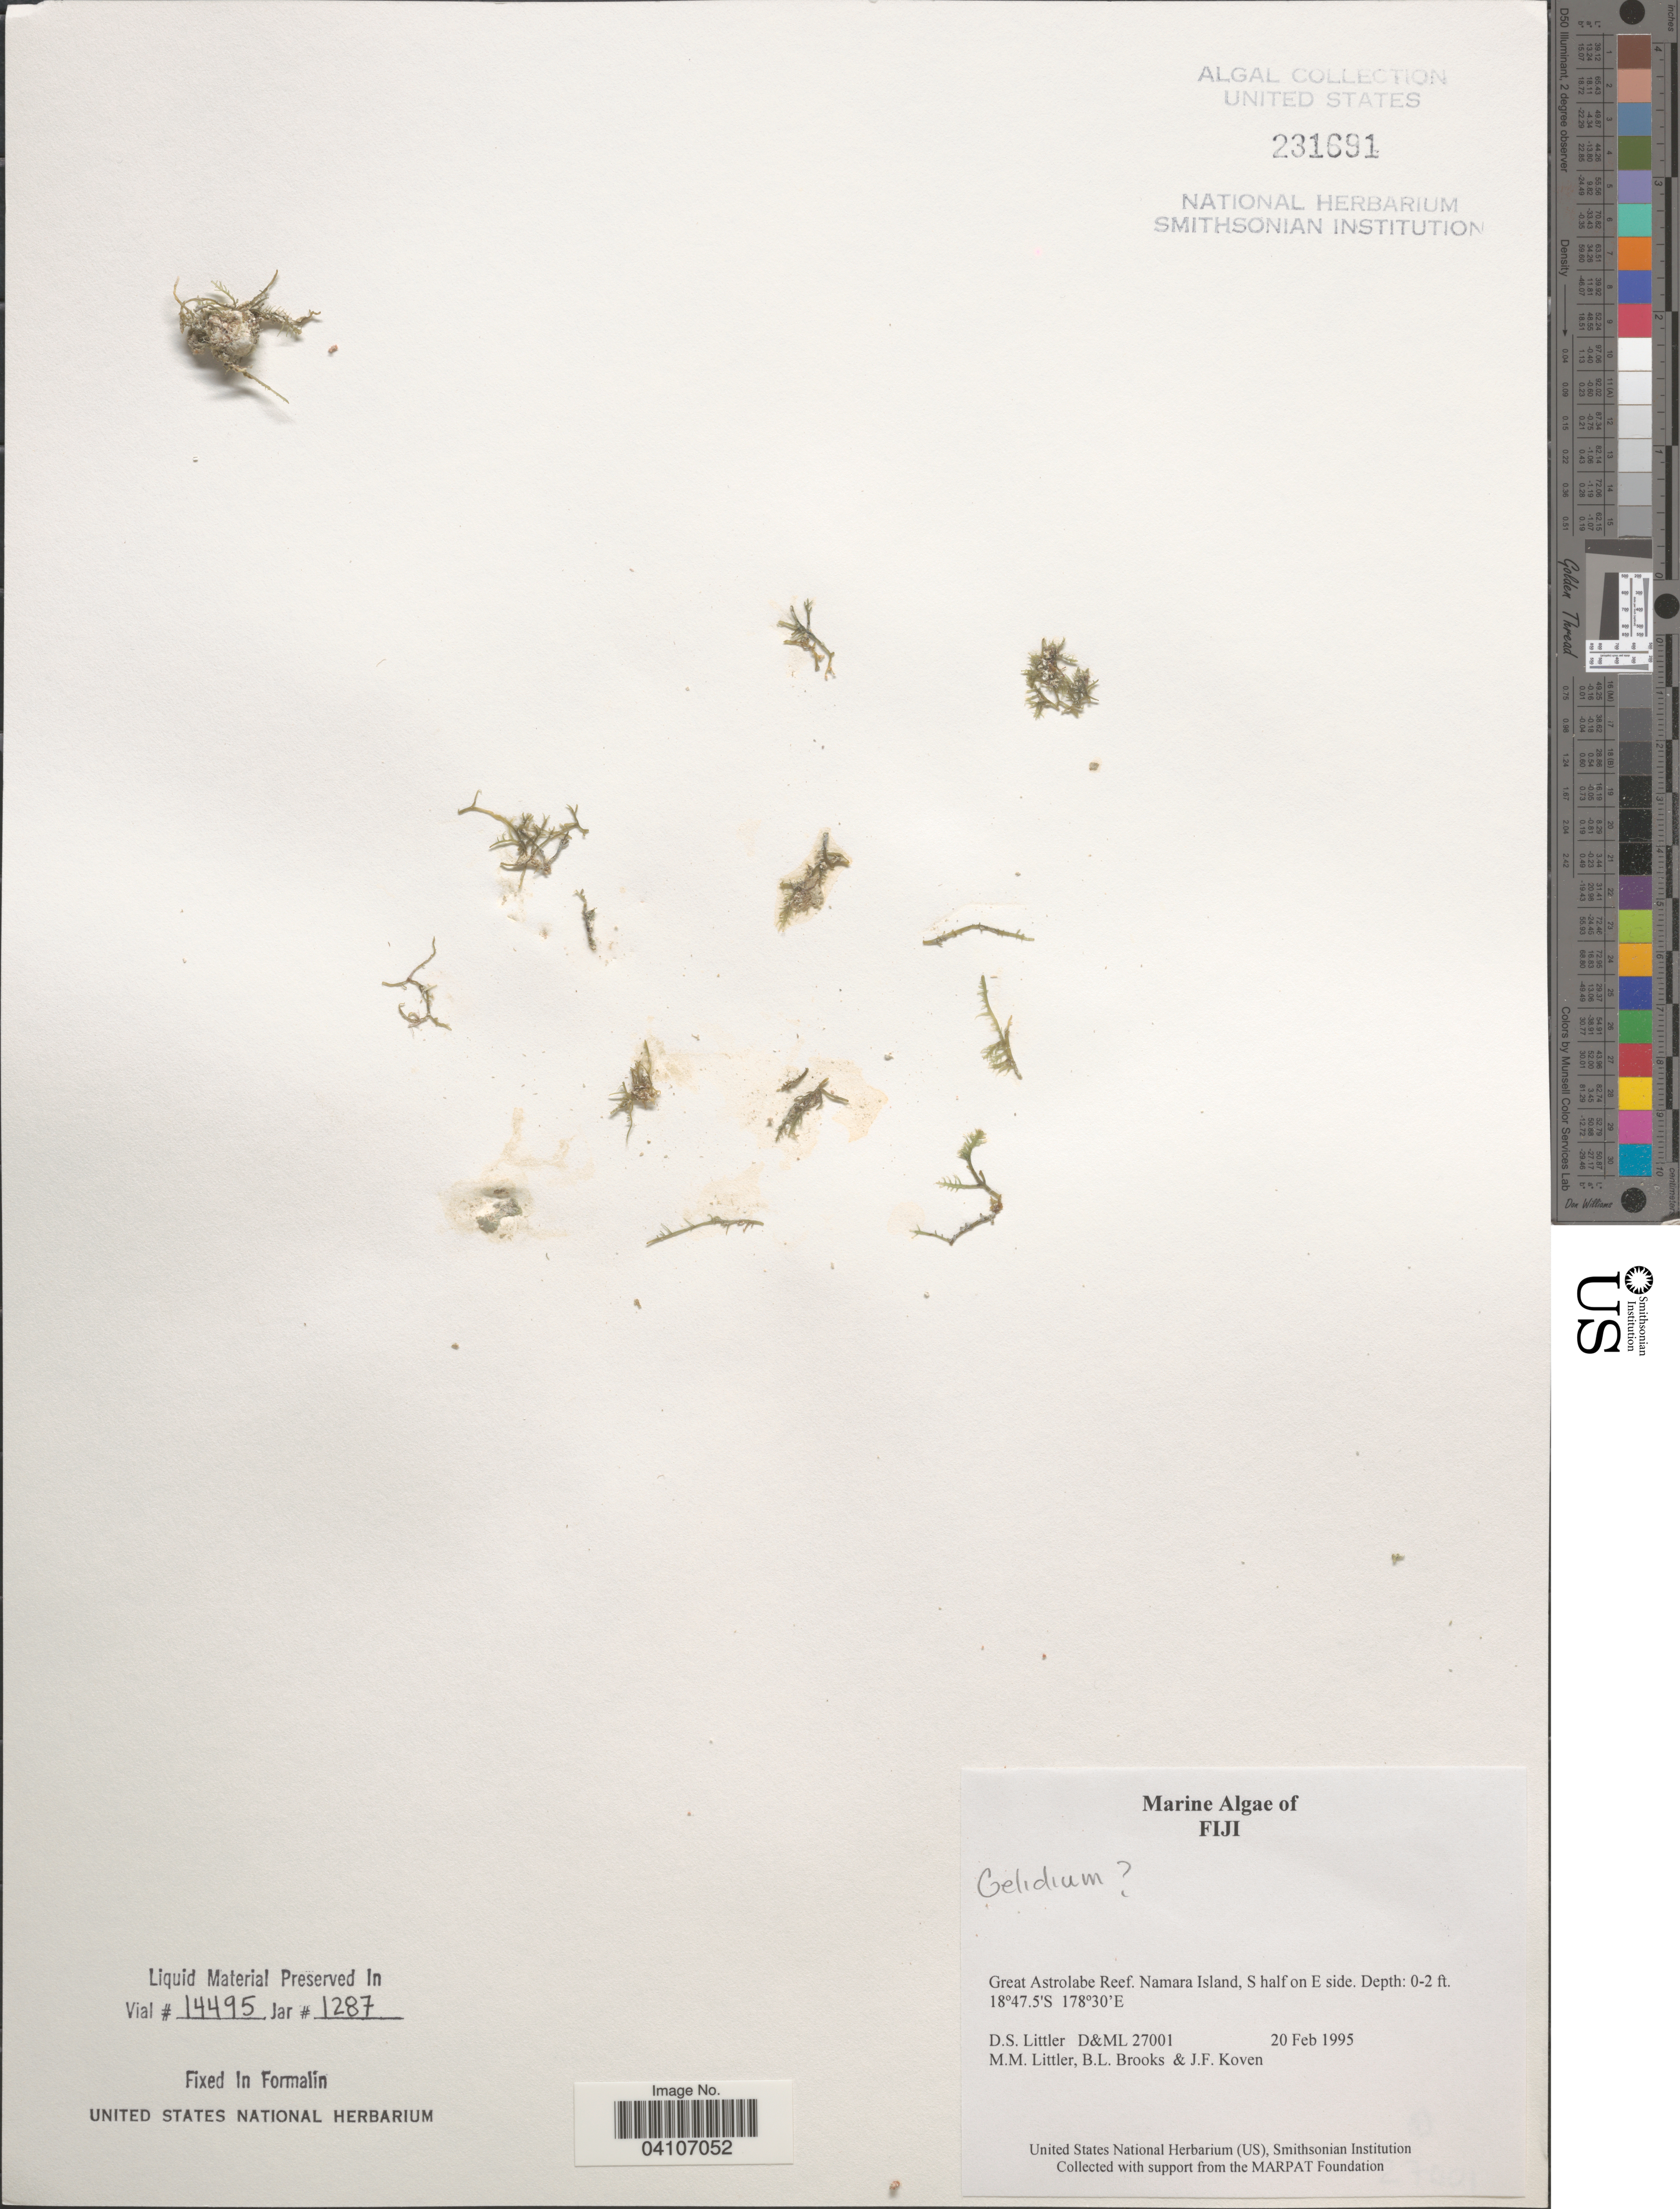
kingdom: Plantae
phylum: Rhodophyta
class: Florideophyceae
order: Gelidiales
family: Gelidiaceae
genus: Gelidium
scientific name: Gelidium sp.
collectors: D. S. Littler, B. Brooks & J. Koven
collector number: D&ML27001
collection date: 1995-02-20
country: Fiji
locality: Great Astrolabe Reef. Namara Island, S half on E side.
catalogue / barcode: US 231691